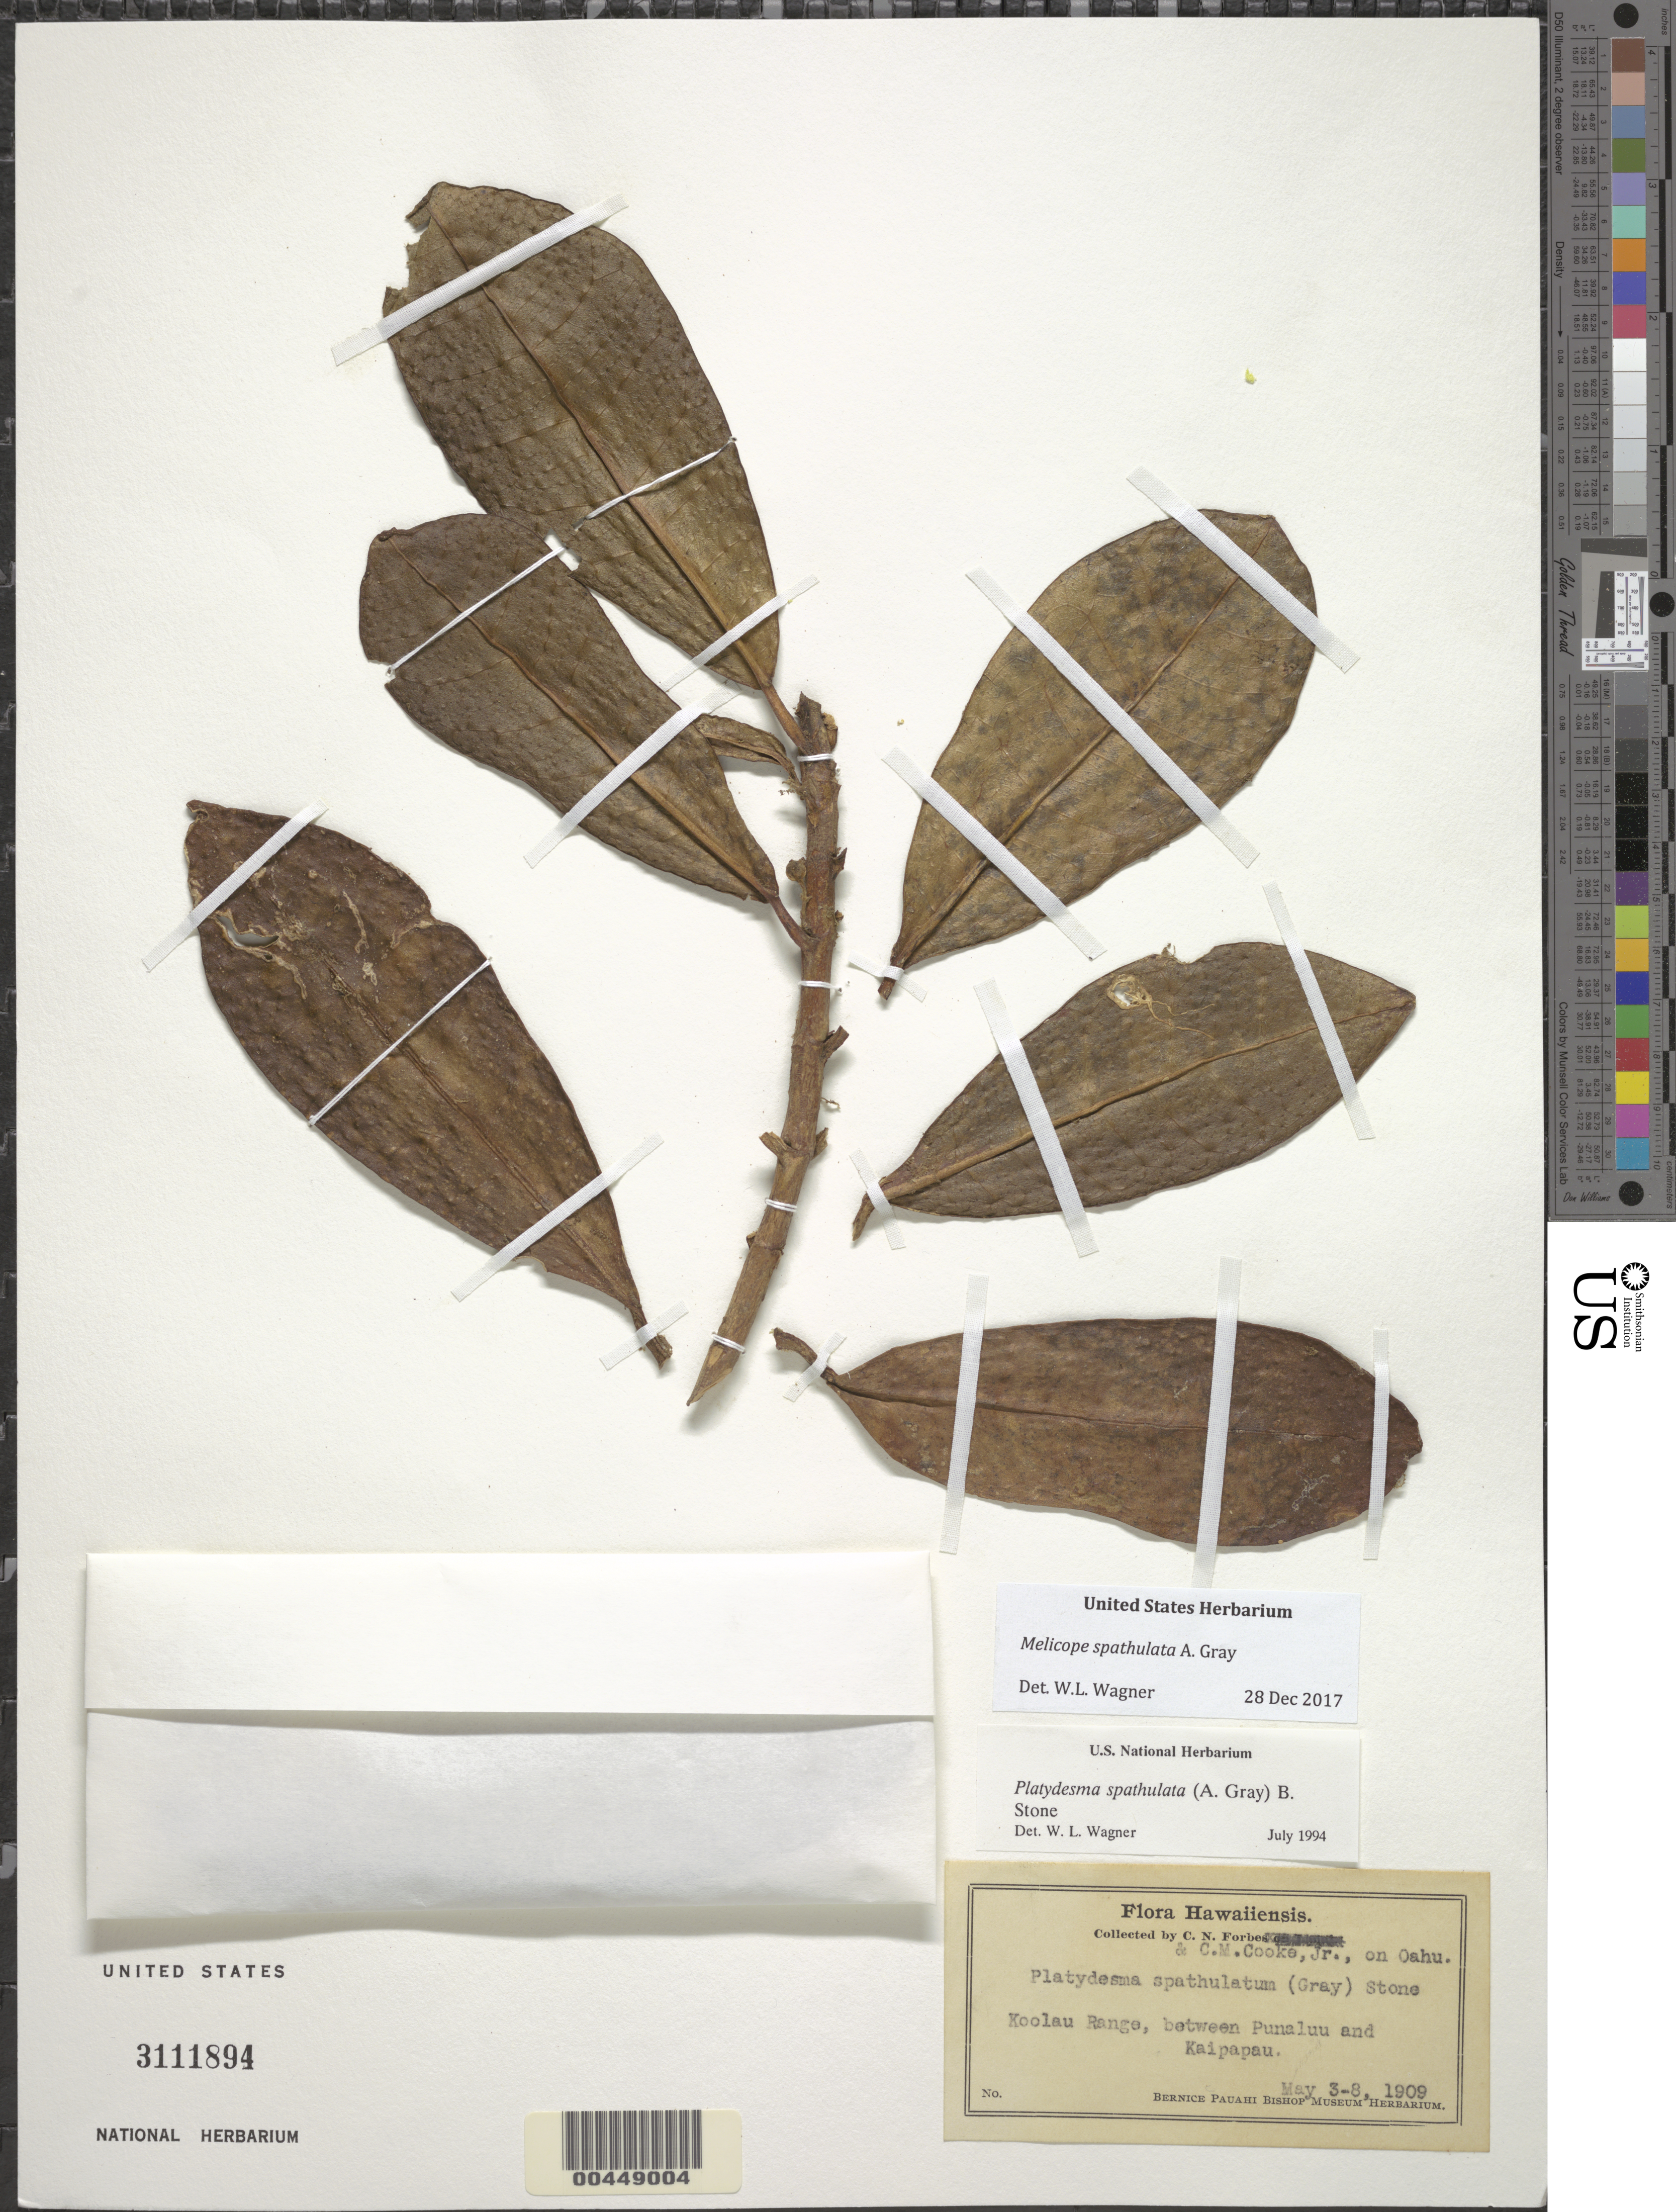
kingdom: Plantae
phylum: Tracheophyta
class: Magnoliopsida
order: Sapindales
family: Rutaceae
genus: Melicope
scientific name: Melicope spathulata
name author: A. Gray in Wilkes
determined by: Wagner, W. L., (BOT), Smithsonian Institution - National Museum of Natural History (UNITED STATES)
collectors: C. M. Cooke & C. N. Forbes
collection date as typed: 3 May 1909 to 8 May 1909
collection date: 1909-05-03/1909-05-08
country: United States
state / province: Hawaii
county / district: Honolulu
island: Oahu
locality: Koolau Range, between Punaluu and Kaipapau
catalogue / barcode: US 3111894